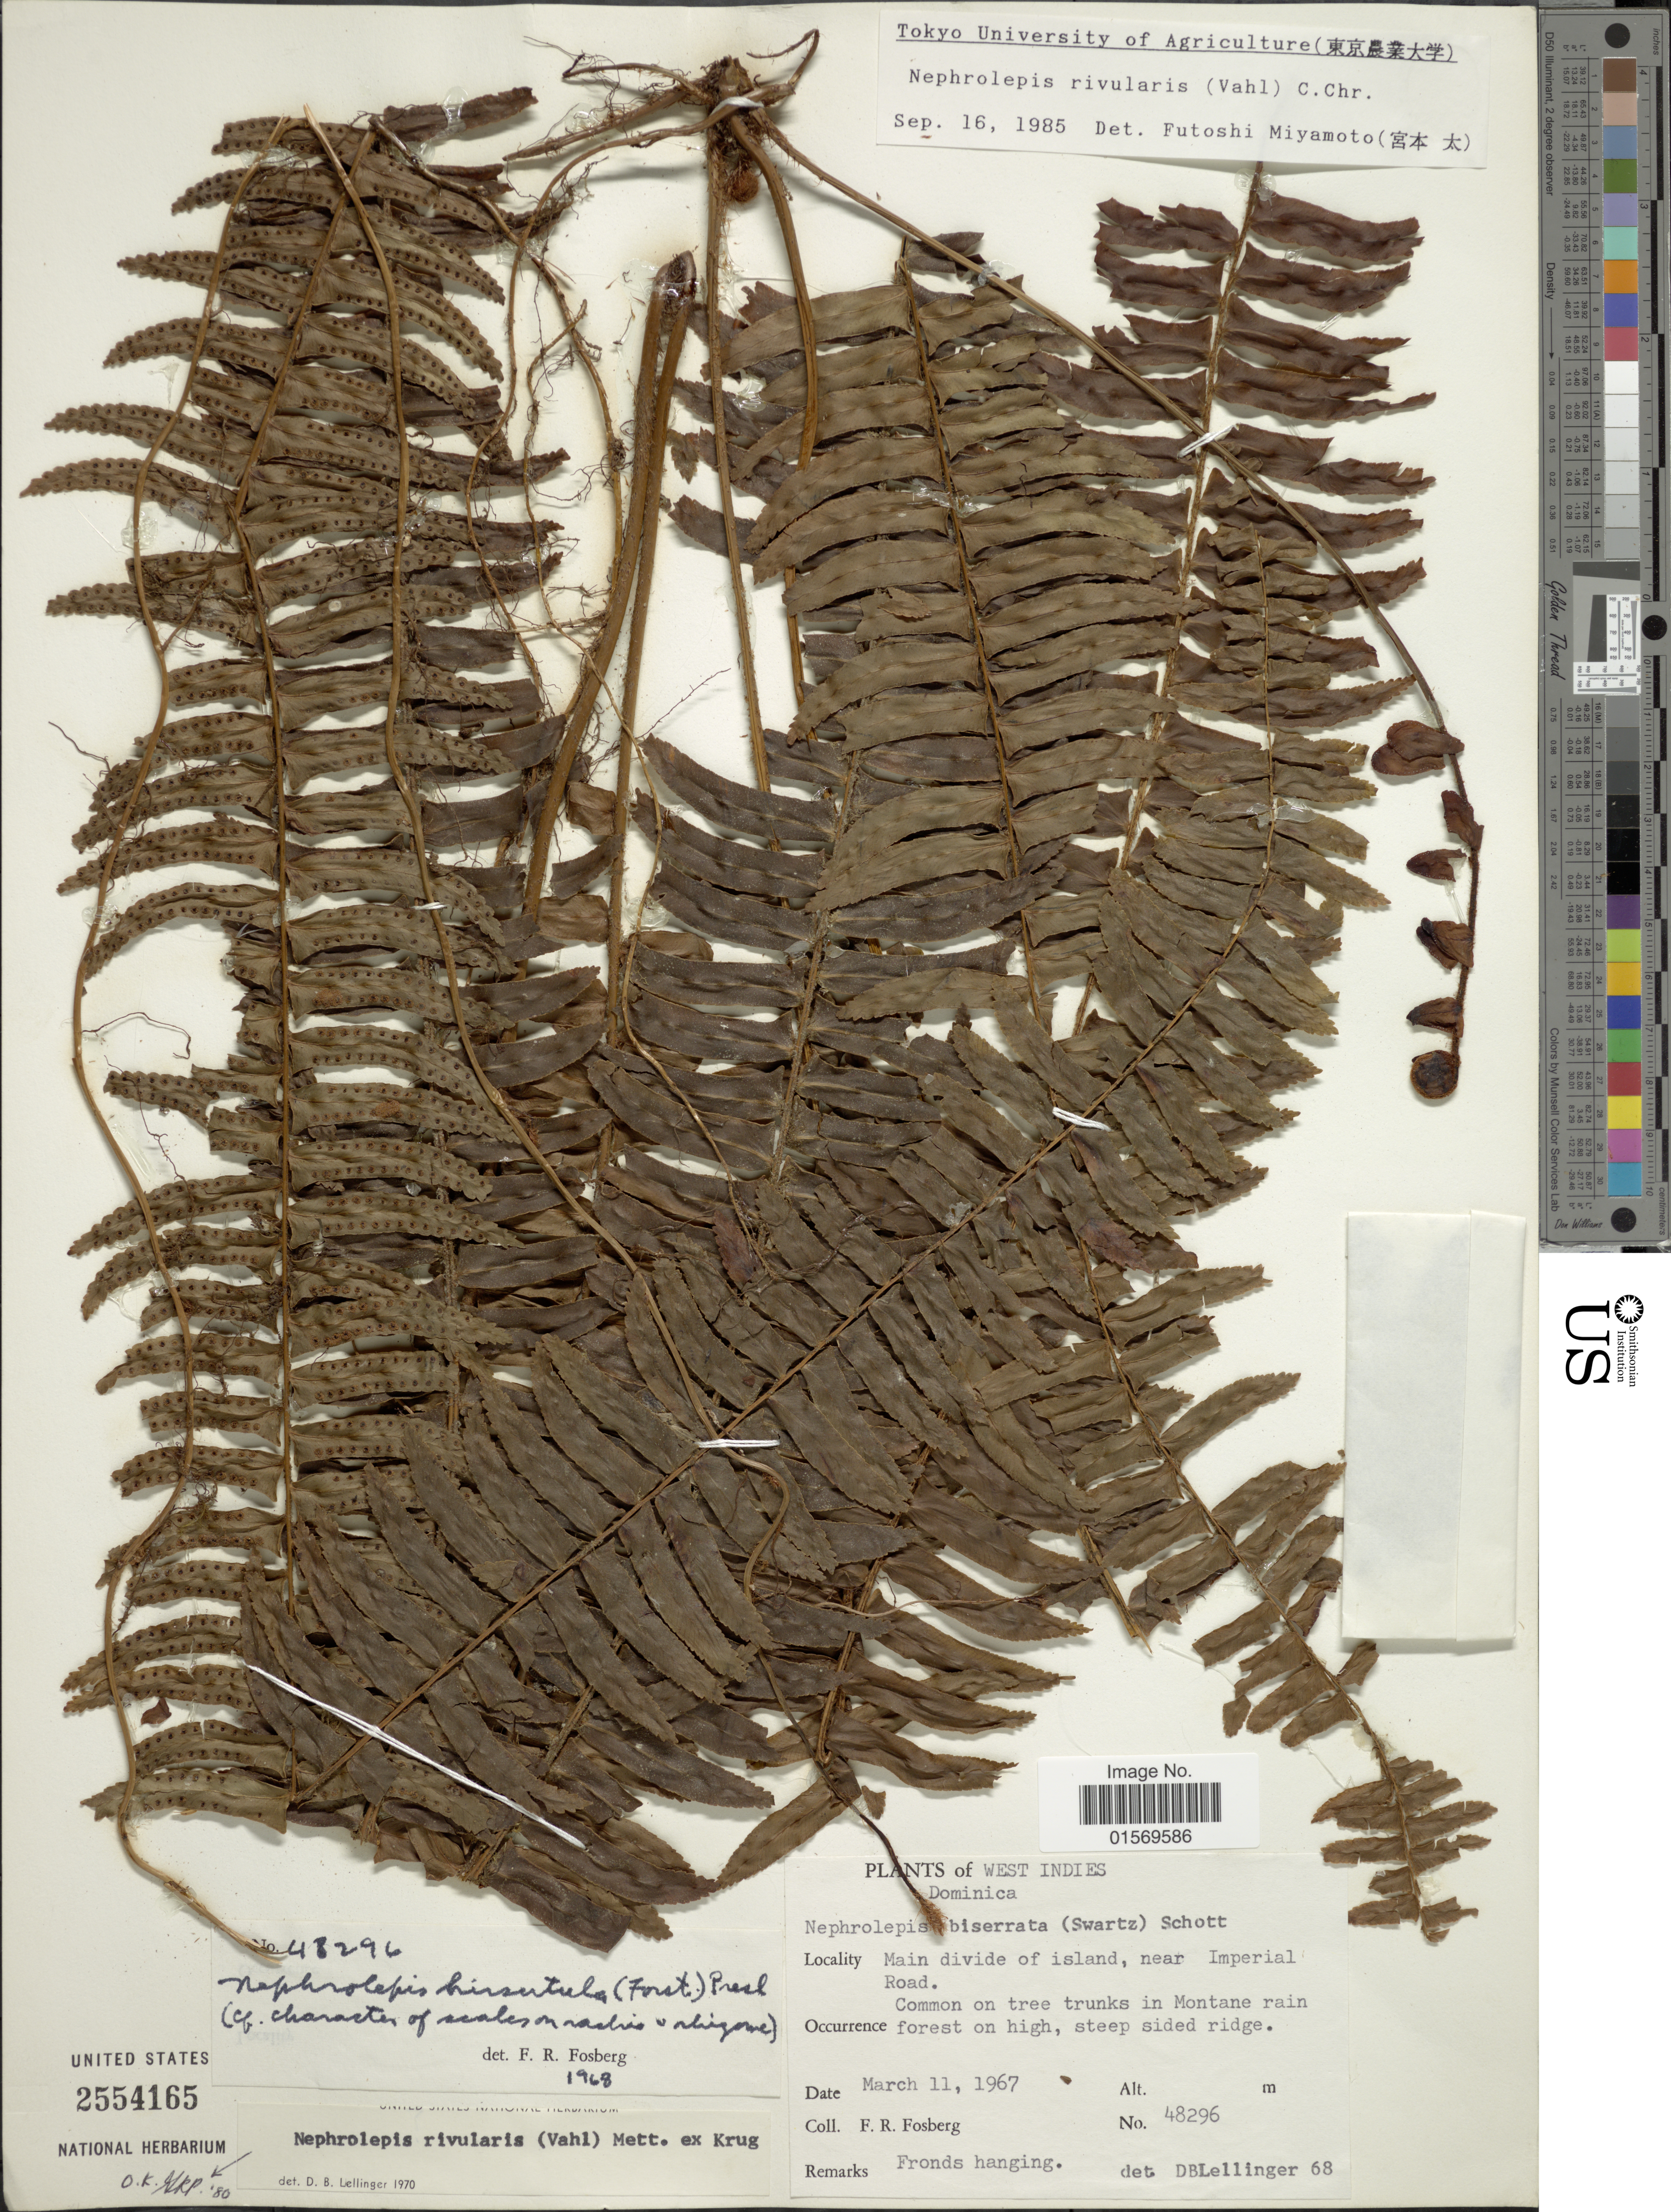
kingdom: Plantae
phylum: Tracheophyta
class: Polypodiopsida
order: Polypodiales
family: Nephrolepidaceae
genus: Nephrolepis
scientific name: Nephrolepis rivularis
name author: (Vahl) Mett. ex Krug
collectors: F. R. Fosberg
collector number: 48296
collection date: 1967-03-11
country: Dominica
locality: West Indies, main divide of island, near Imperial Road.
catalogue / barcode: US 2554165